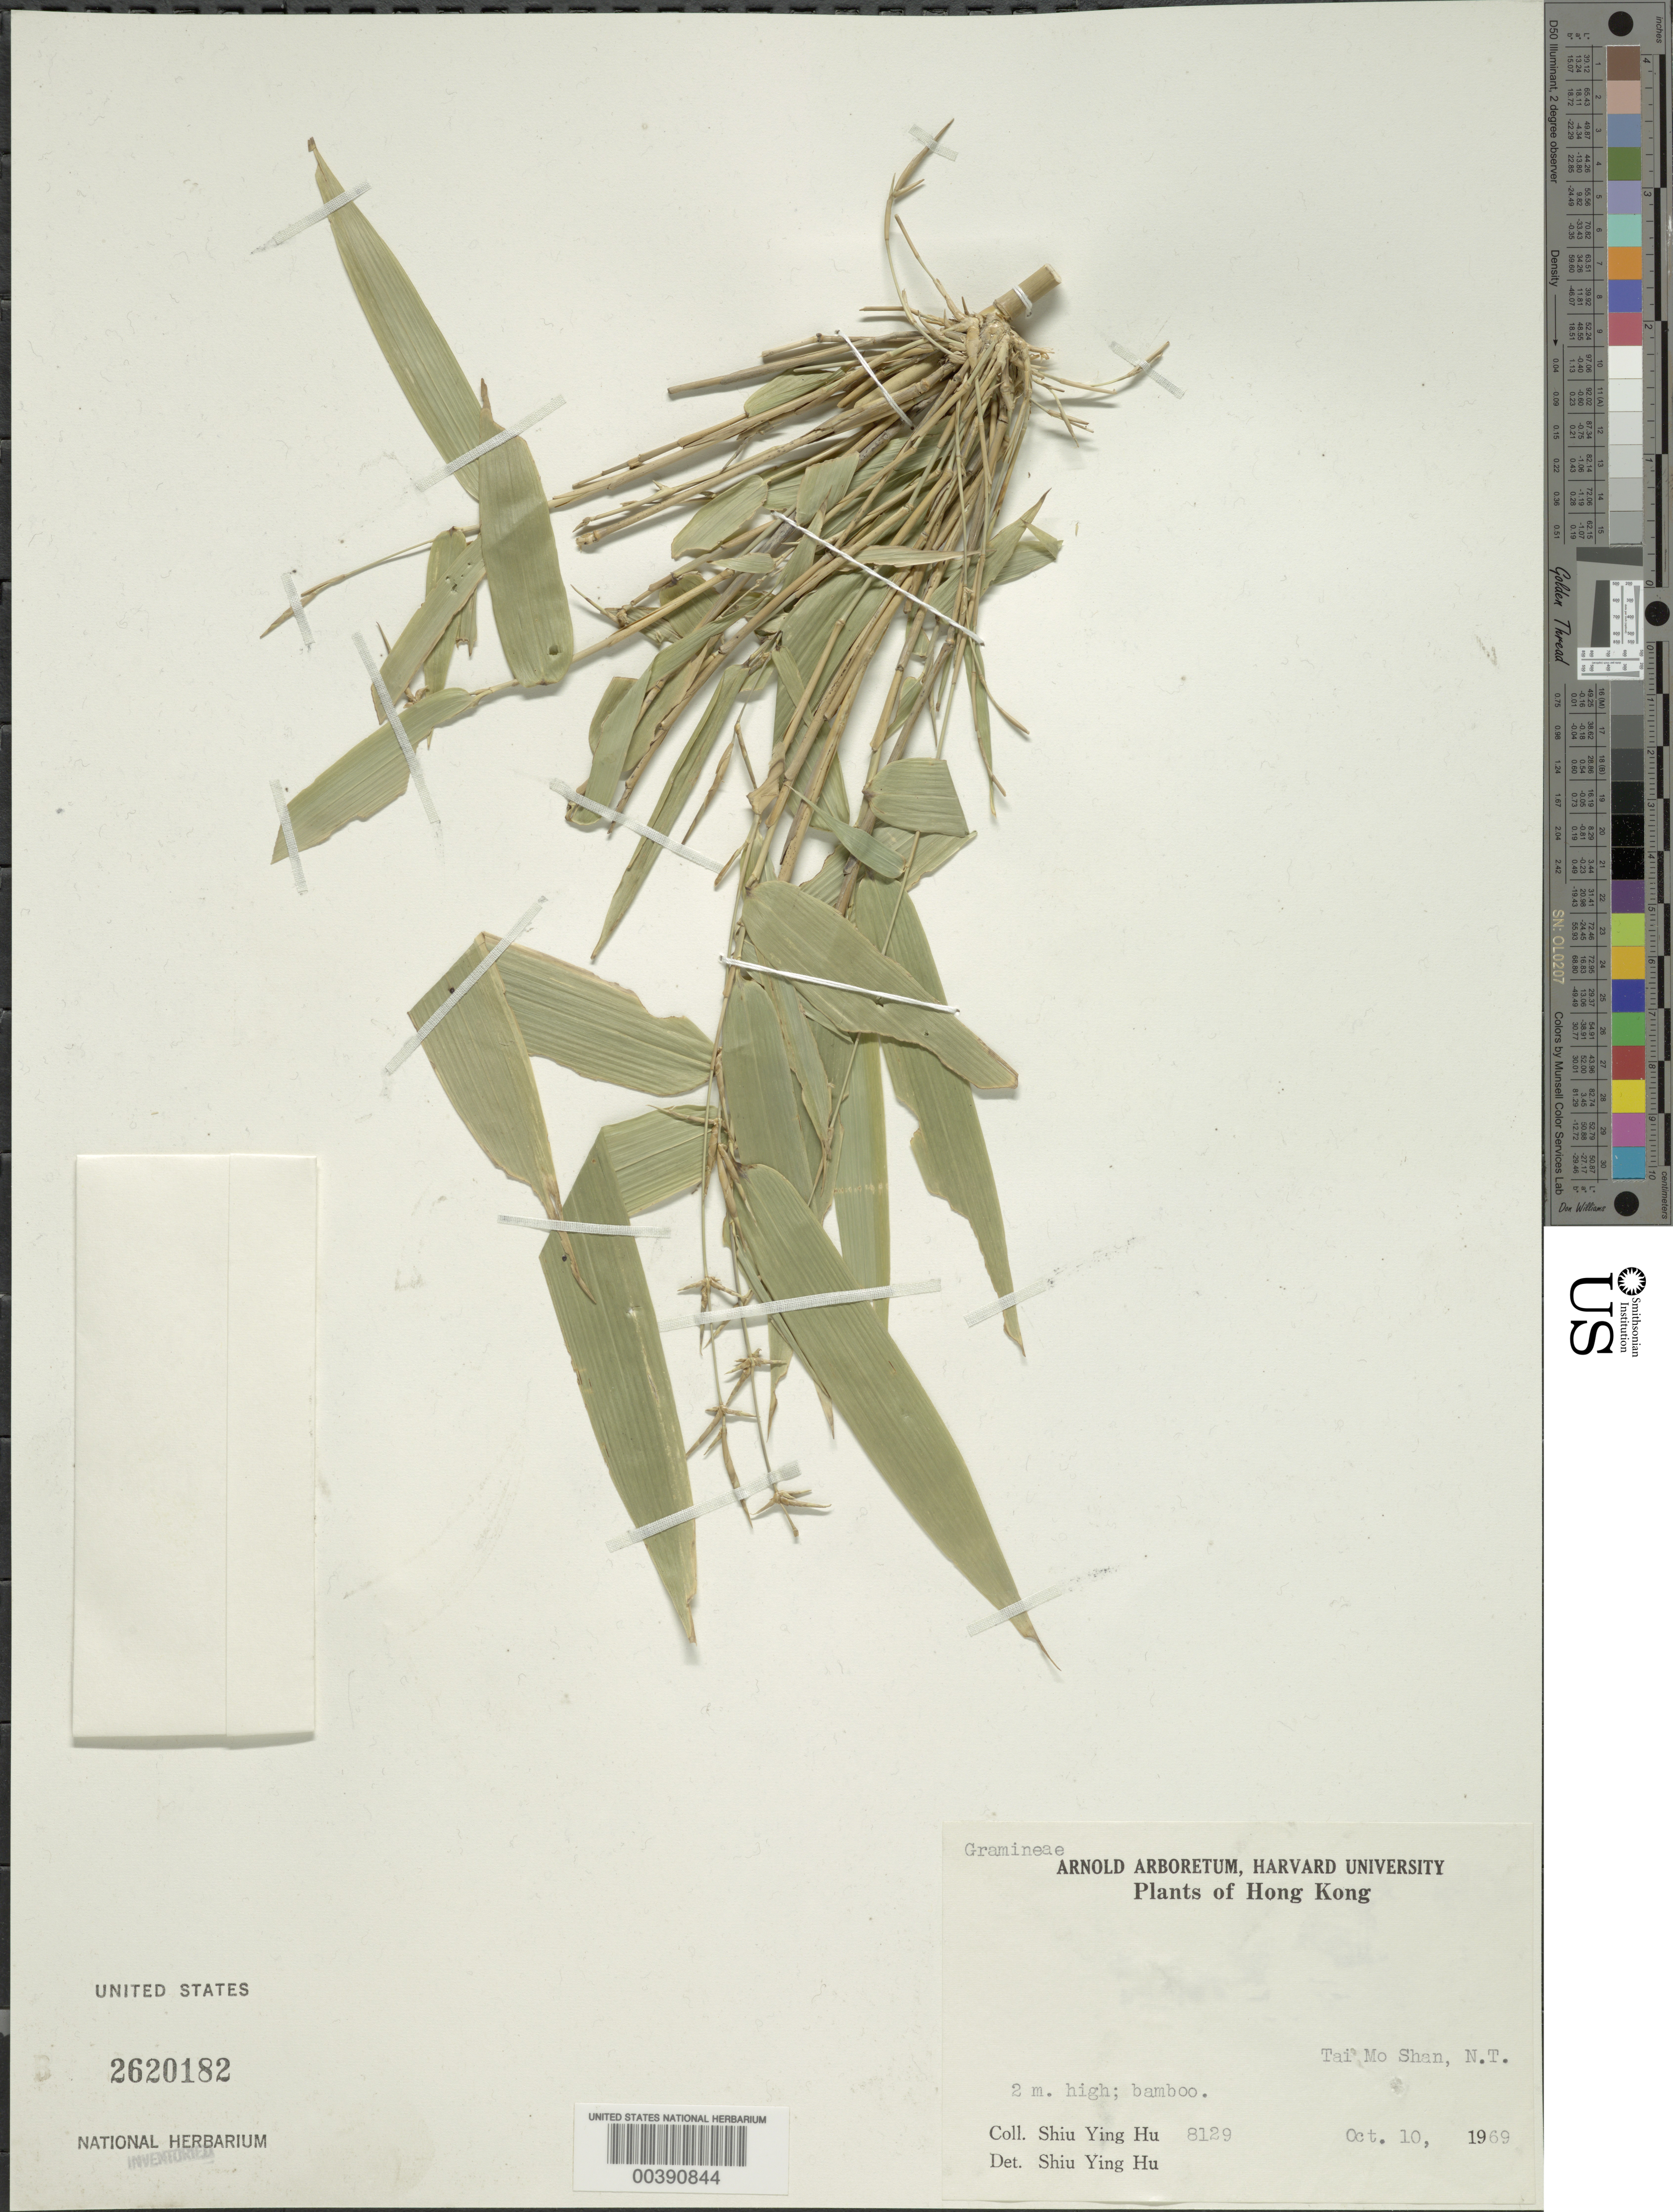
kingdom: Plantae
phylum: Tracheophyta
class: Liliopsida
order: Poales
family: Poaceae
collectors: Y. Shiu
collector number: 8129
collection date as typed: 10 Oct 1969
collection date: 1969-10-10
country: China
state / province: Hong Kong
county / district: New Territories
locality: Tai mo shan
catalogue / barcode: US 2620182